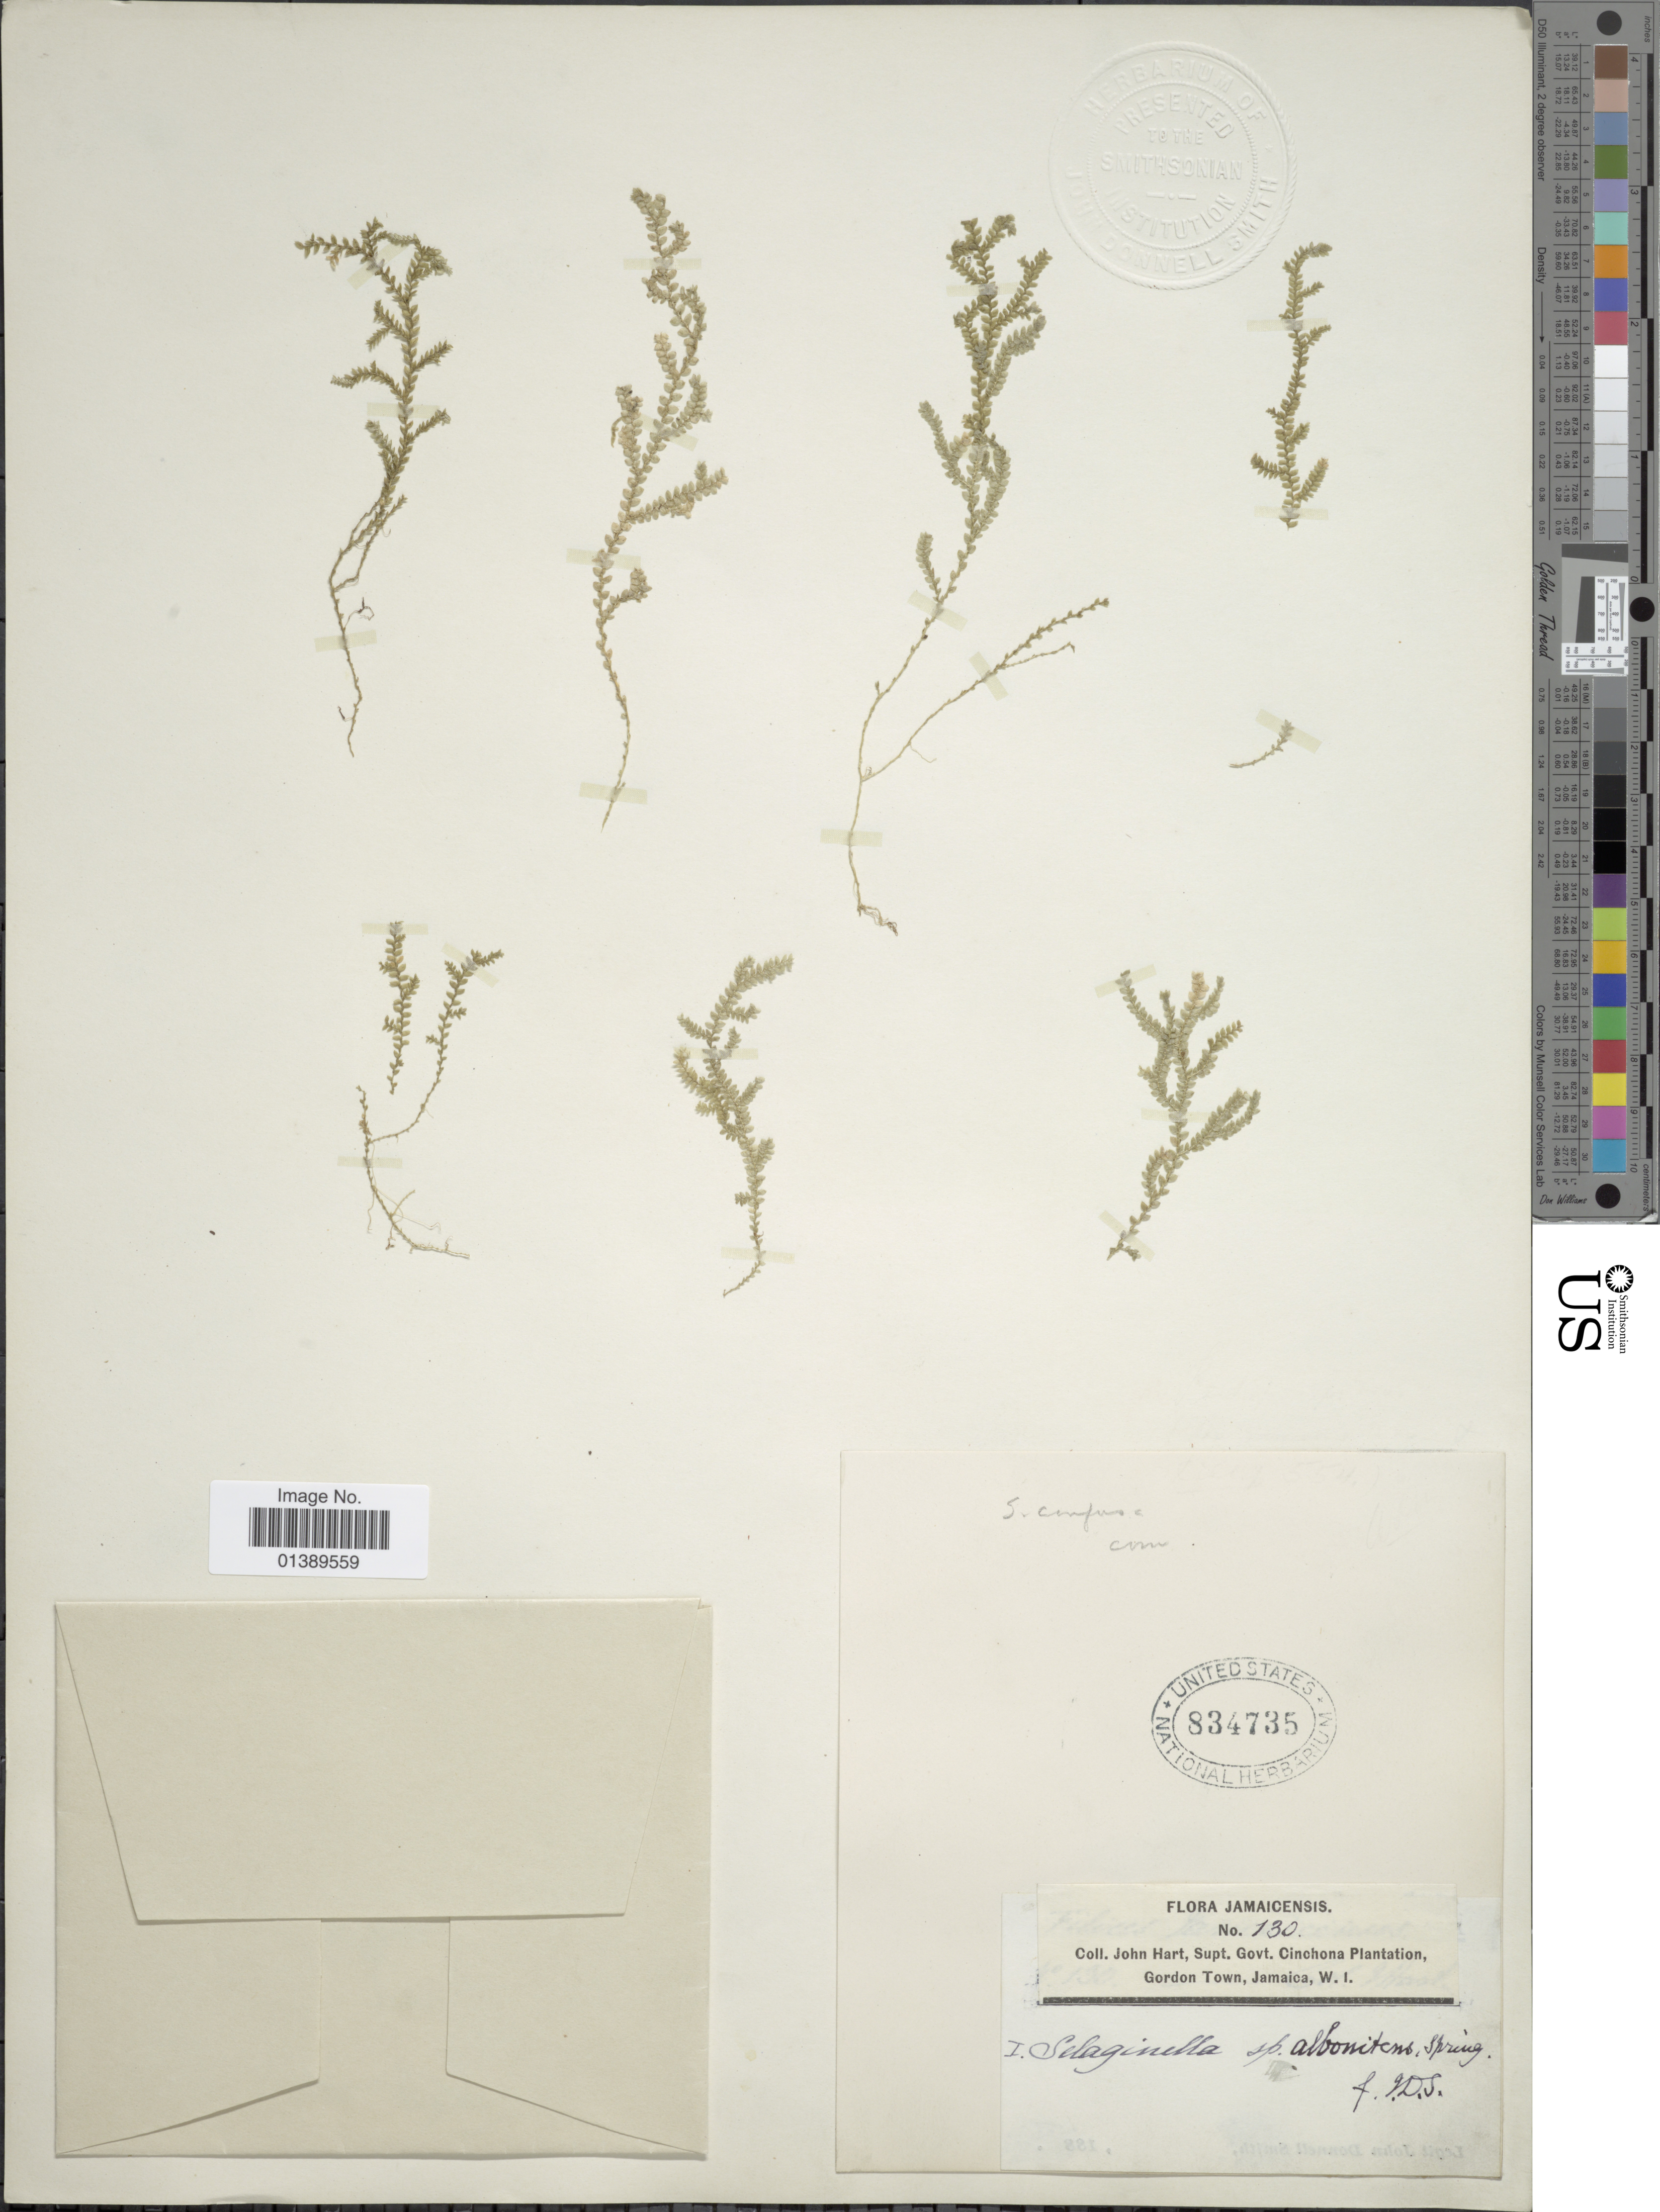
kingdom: Plantae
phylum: Tracheophyta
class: Lycopodiopsida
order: Selaginellales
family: Selaginellaceae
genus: Selaginella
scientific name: Selaginella confusa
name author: Spring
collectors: J. H. Hart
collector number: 130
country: Jamaica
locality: Cinchona Plantation, Gordon Town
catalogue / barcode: US 834735